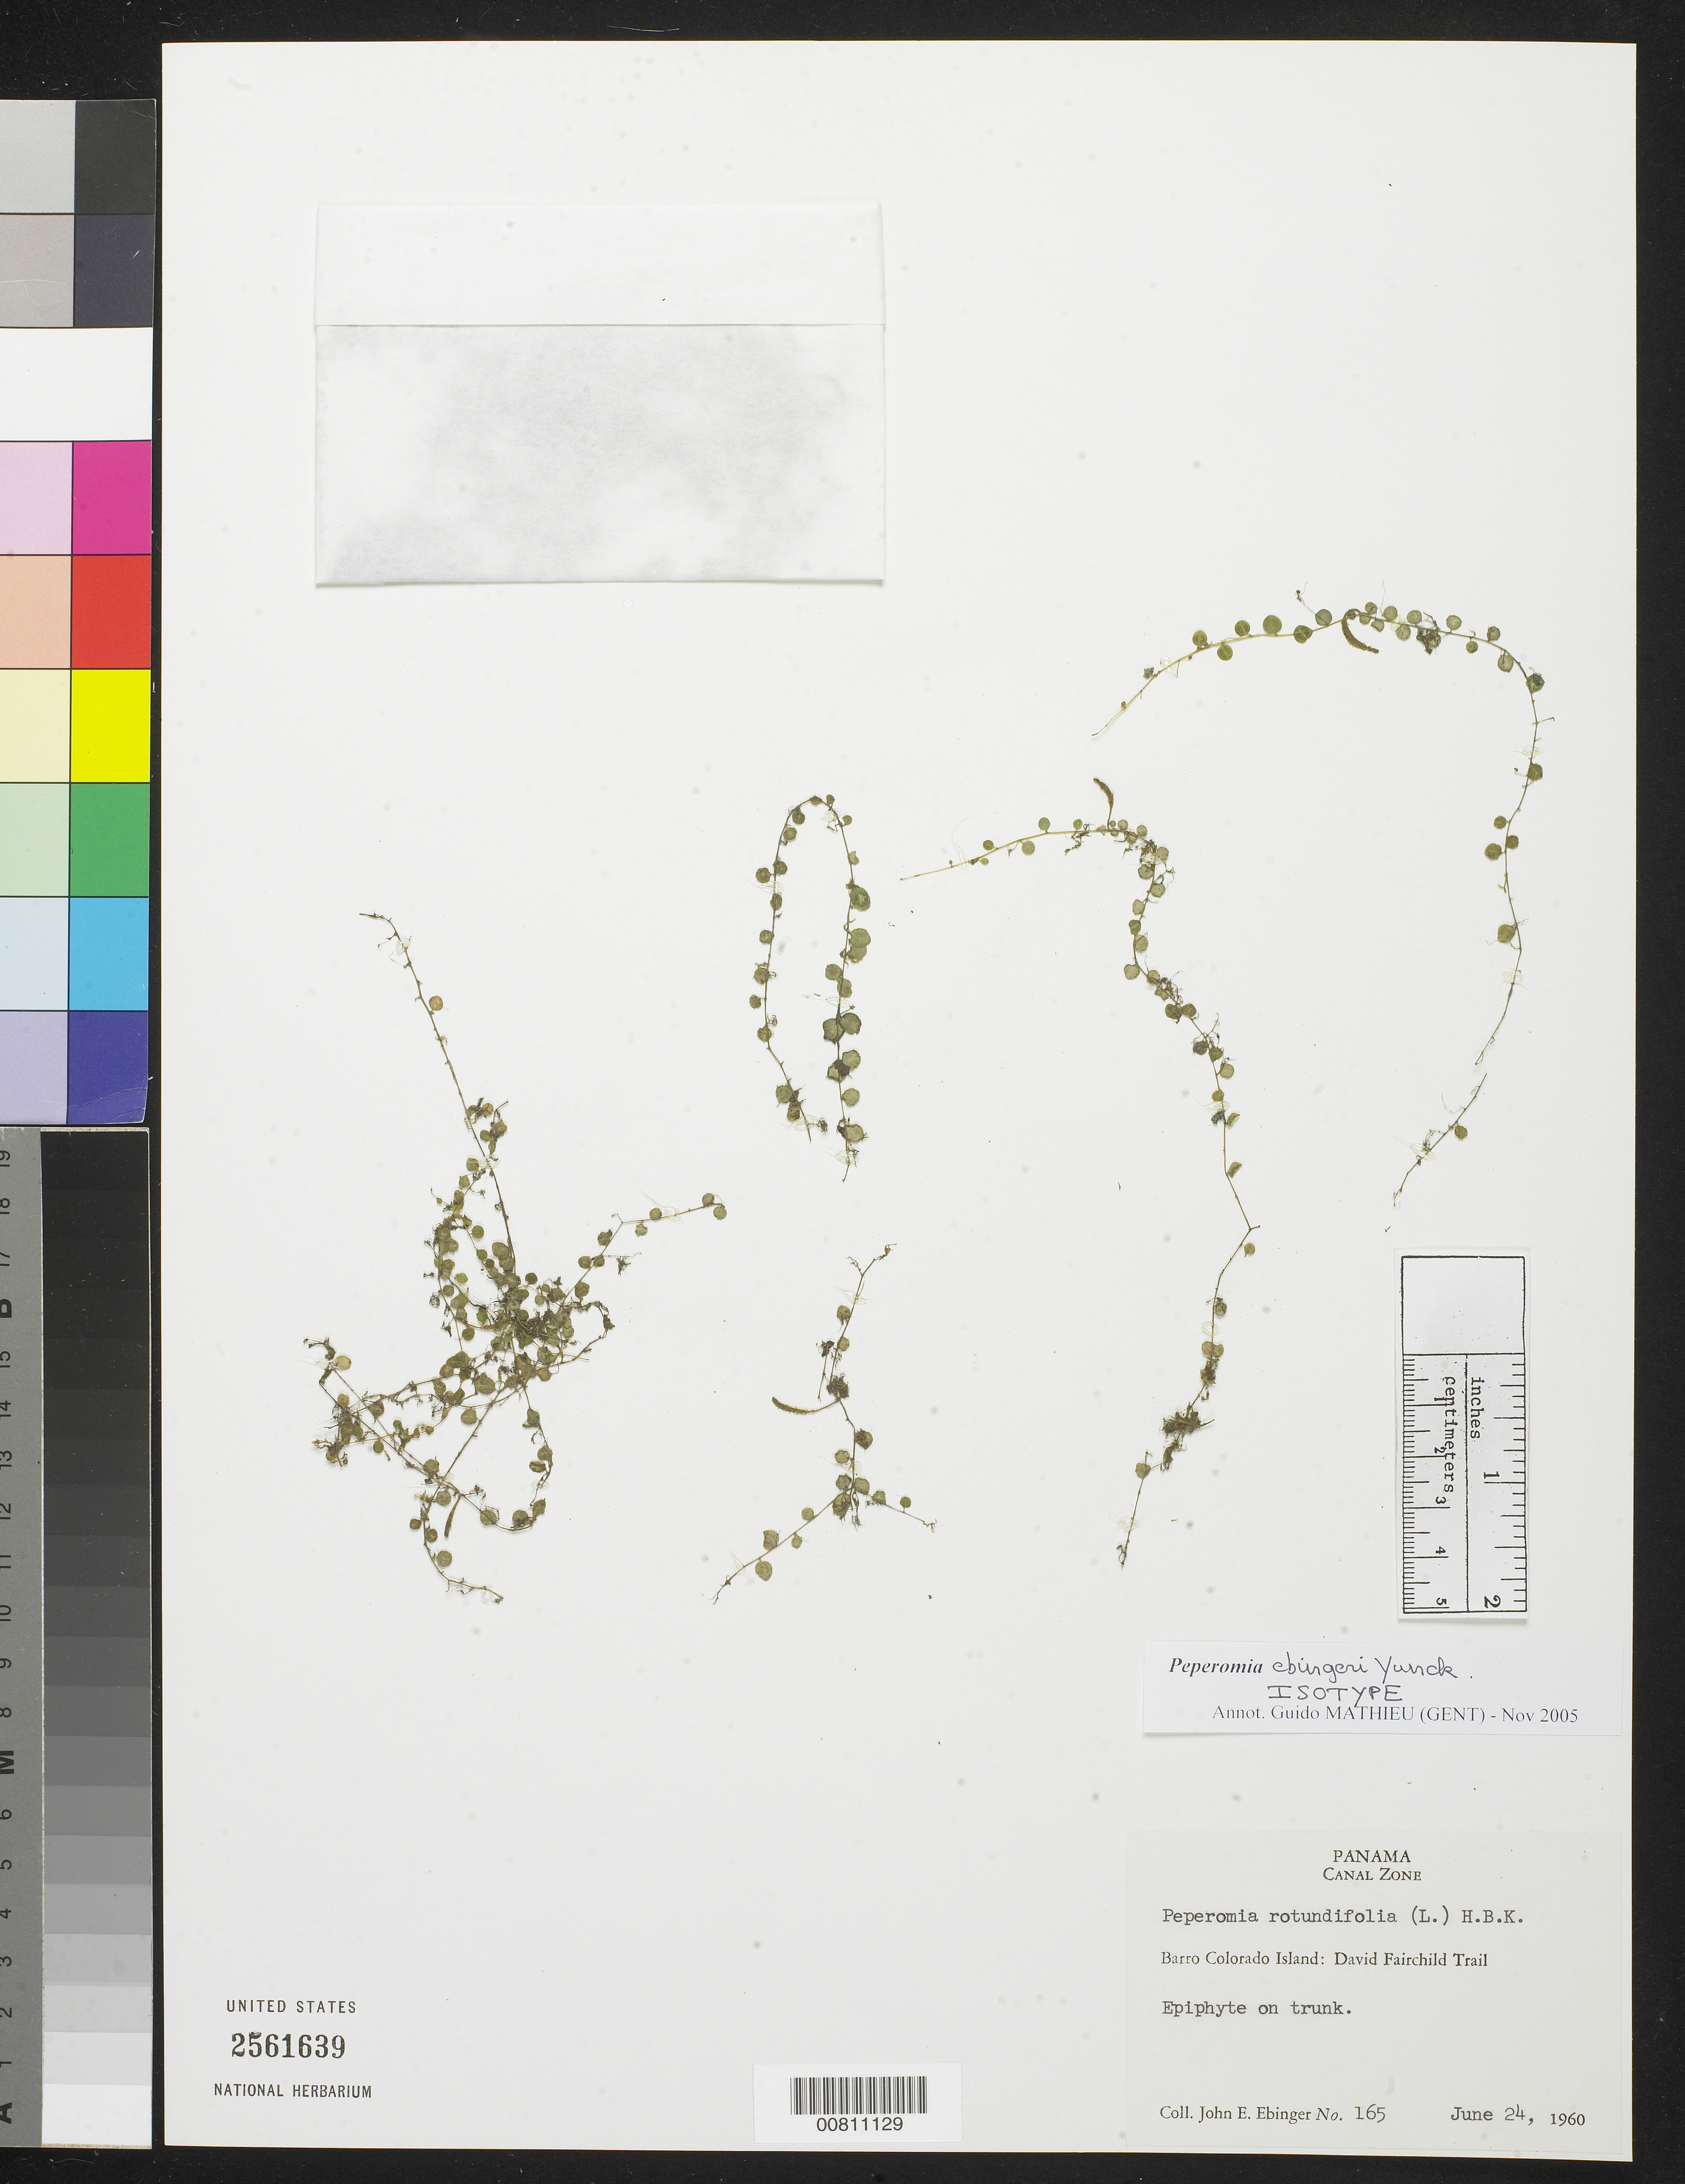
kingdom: Plantae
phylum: Tracheophyta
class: Magnoliopsida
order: Piperales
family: Piperaceae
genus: Peperomia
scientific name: Peperomia ebingeri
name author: Yunck.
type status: Isotype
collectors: J. Ebinger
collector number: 165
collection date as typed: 24 Jun 1960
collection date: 1960-06-24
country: Panama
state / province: Panamá Oeste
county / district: Canal Zone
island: Barro Colorado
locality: Canal Zone, Barro Colorado Island: David Fairchild Trail.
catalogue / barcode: US 2561639